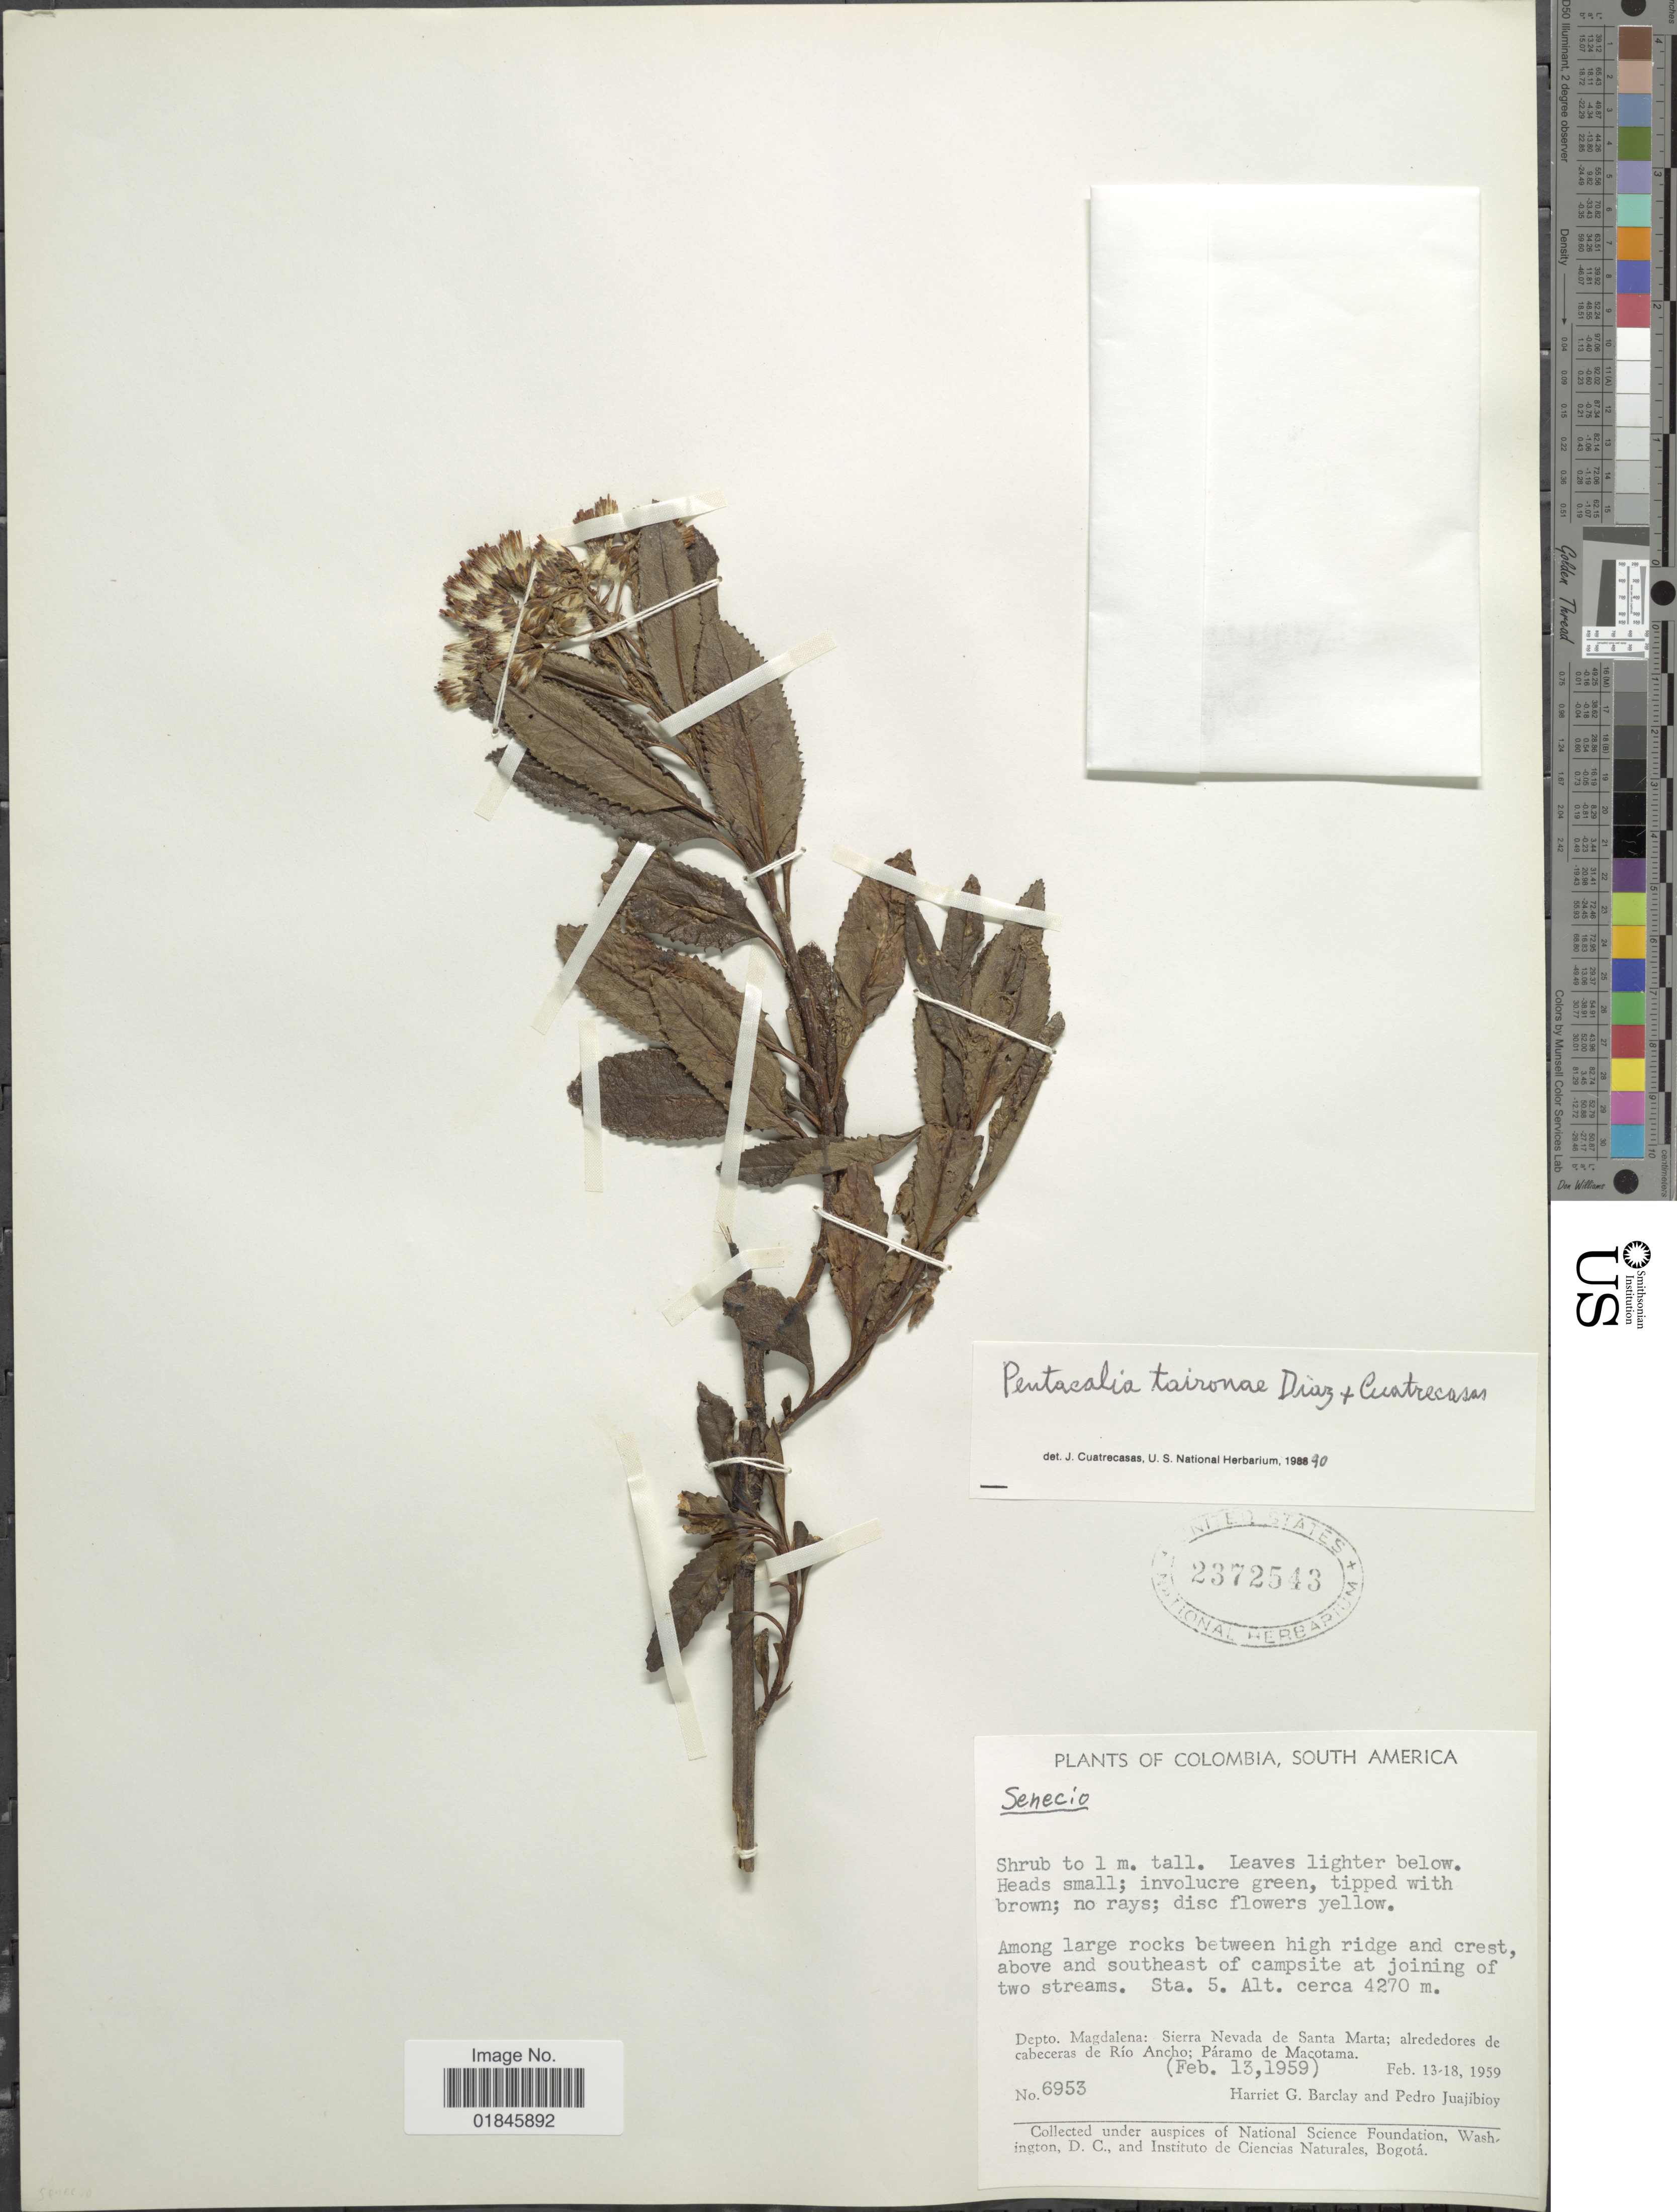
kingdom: Plantae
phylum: Tracheophyta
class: Magnoliopsida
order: Asterales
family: Asteraceae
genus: Pentacalia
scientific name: Pentacalia taironae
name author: S. Díaz & Cuatrec.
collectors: H. G. Barclay & P. Juajibioy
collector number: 6953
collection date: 1959-02-13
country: Colombia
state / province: Magdalena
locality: Sierra Nevada de Santa Marta; alrededores de cabeceras de Río Ancho: Páramo de Macotama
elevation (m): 4270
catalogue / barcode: US 2372543